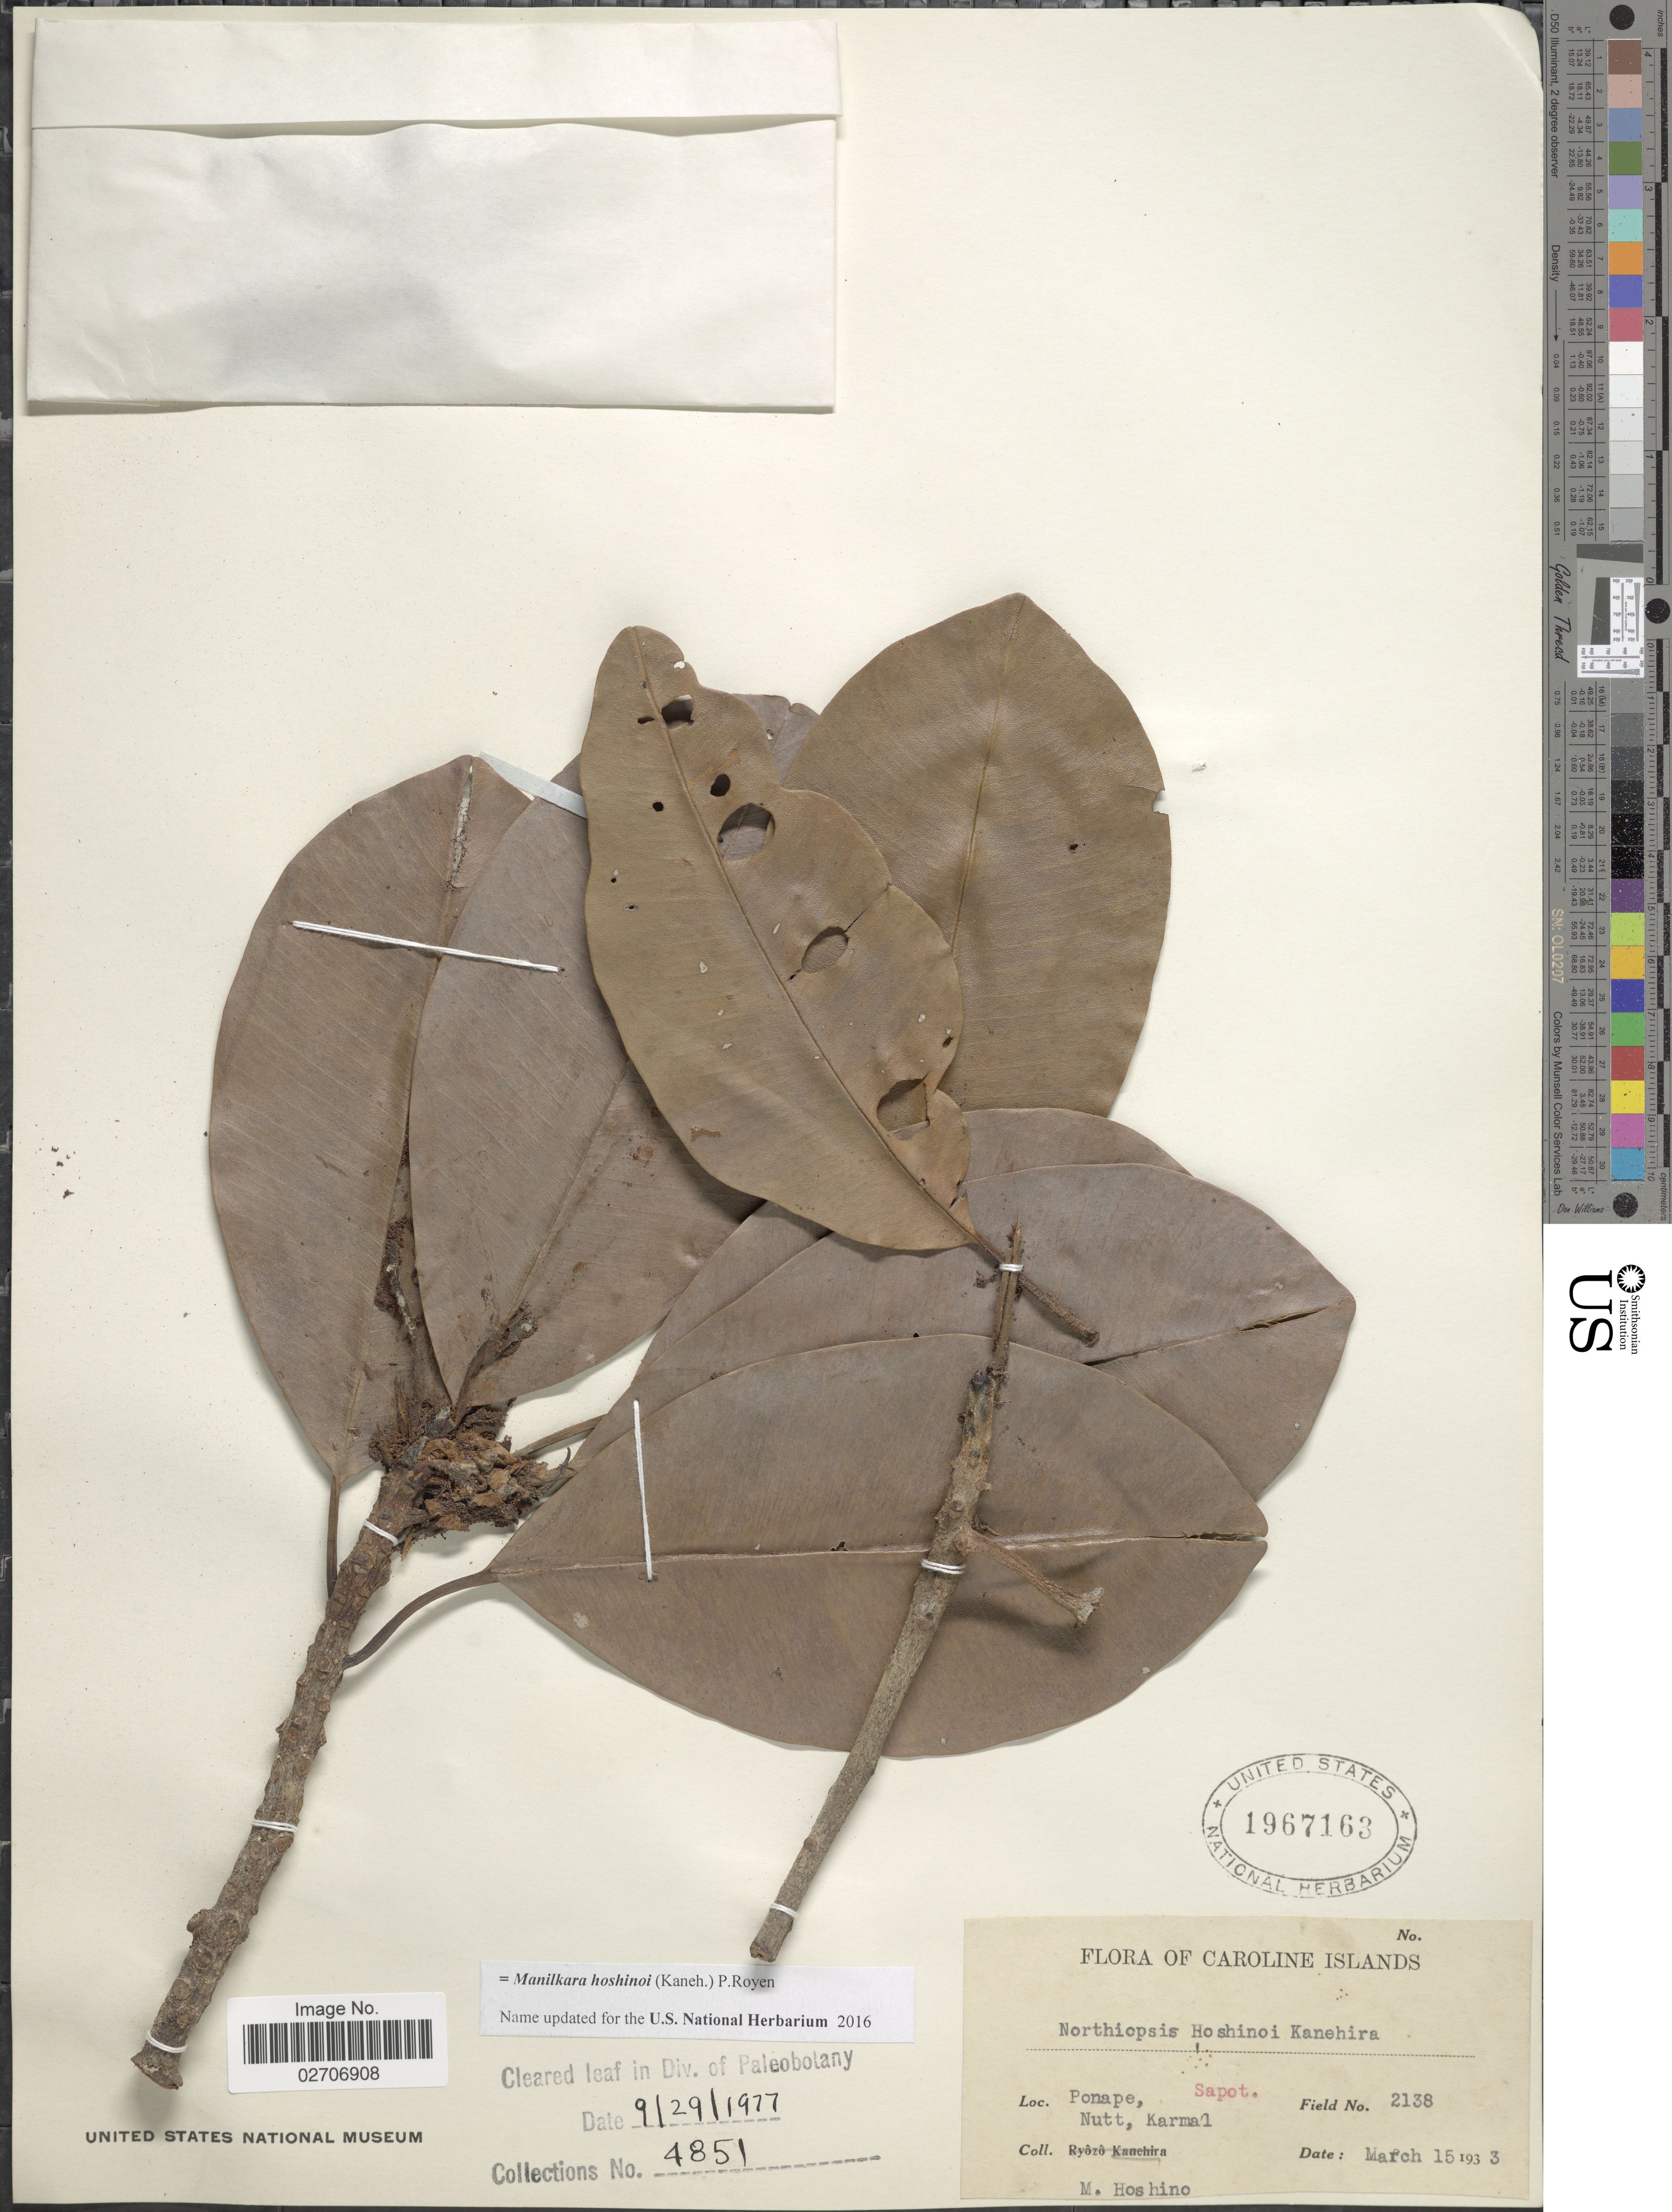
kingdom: Plantae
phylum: Tracheophyta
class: Magnoliopsida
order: Ericales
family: Sapotaceae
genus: Manilkara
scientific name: Manilkara hoshinoi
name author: (Kaneh.) P. Royen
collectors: M. Hoshino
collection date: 1933-03-15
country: Micronesia, Federated States of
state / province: Pohnpei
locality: Caroline Islands, Ponape, Sapot, Nutt, Karmal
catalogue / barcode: US 1967163